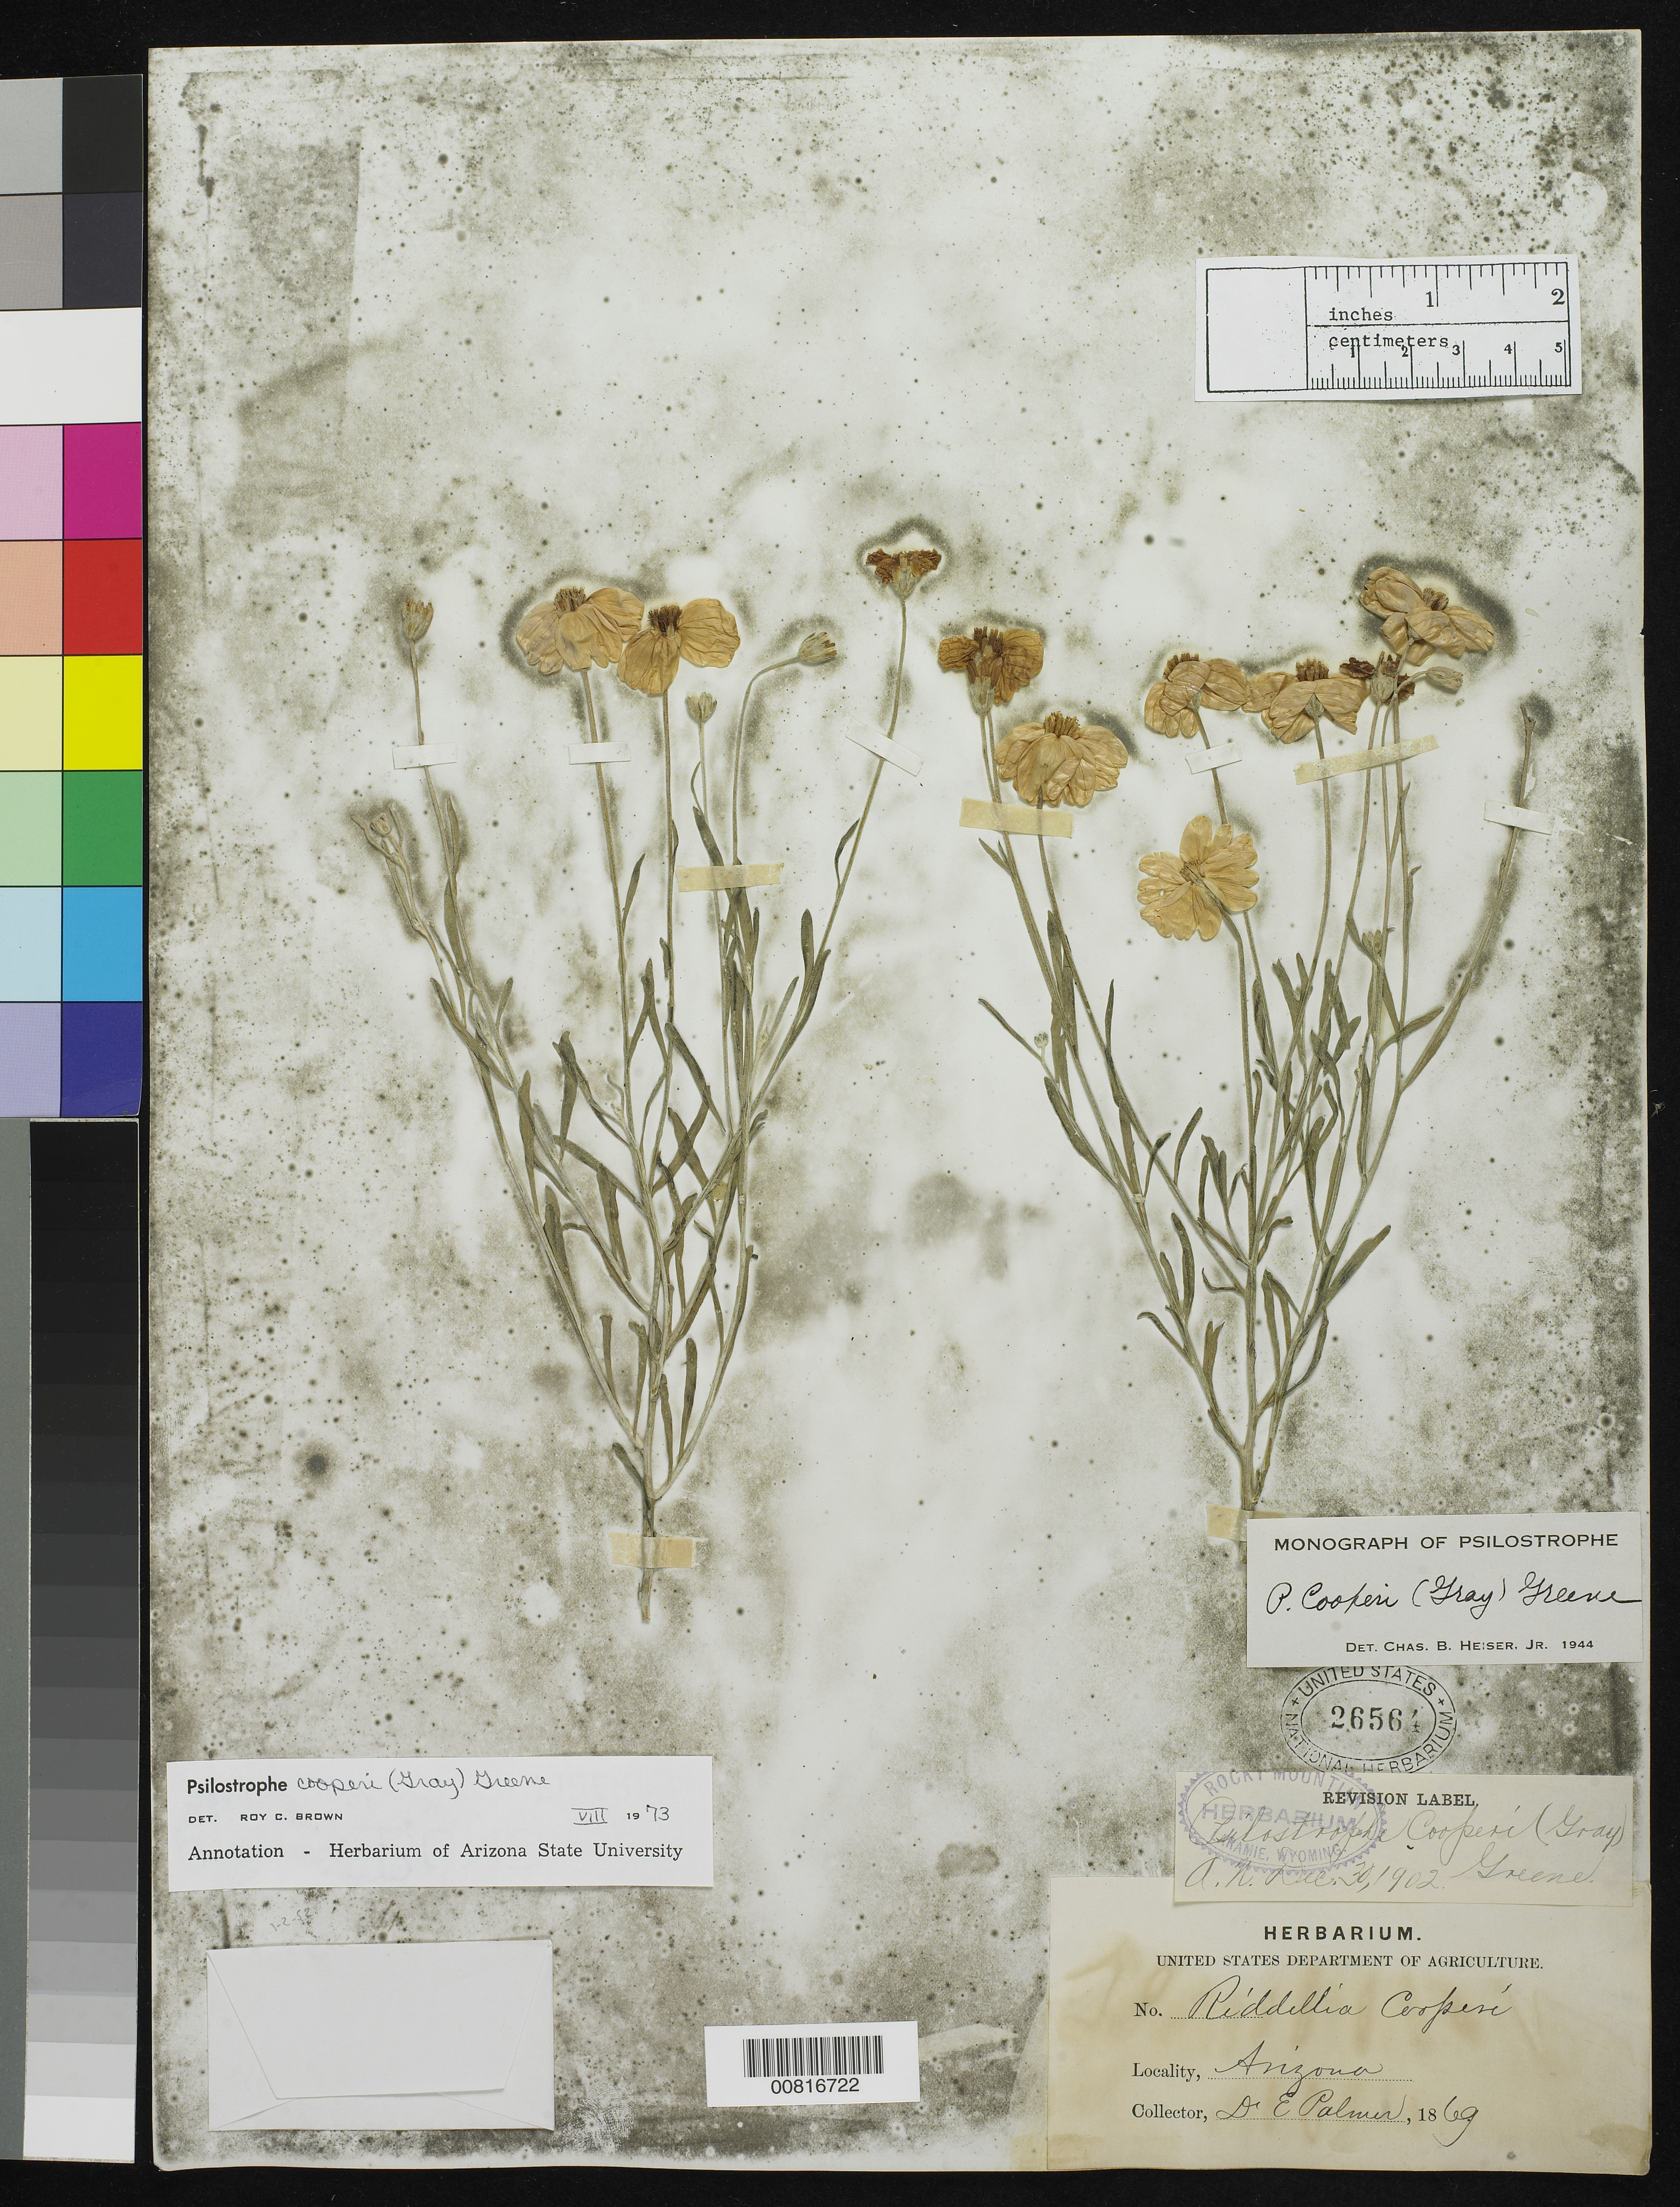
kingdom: Plantae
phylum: Tracheophyta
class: Magnoliopsida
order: Asterales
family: Asteraceae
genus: Psilostrophe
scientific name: Psilostrophe cooperi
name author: (A. Gray) Greene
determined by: Brown, Roy C.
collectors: E. Palmer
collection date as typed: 1869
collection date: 1869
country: United States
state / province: Arizona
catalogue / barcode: US 26564